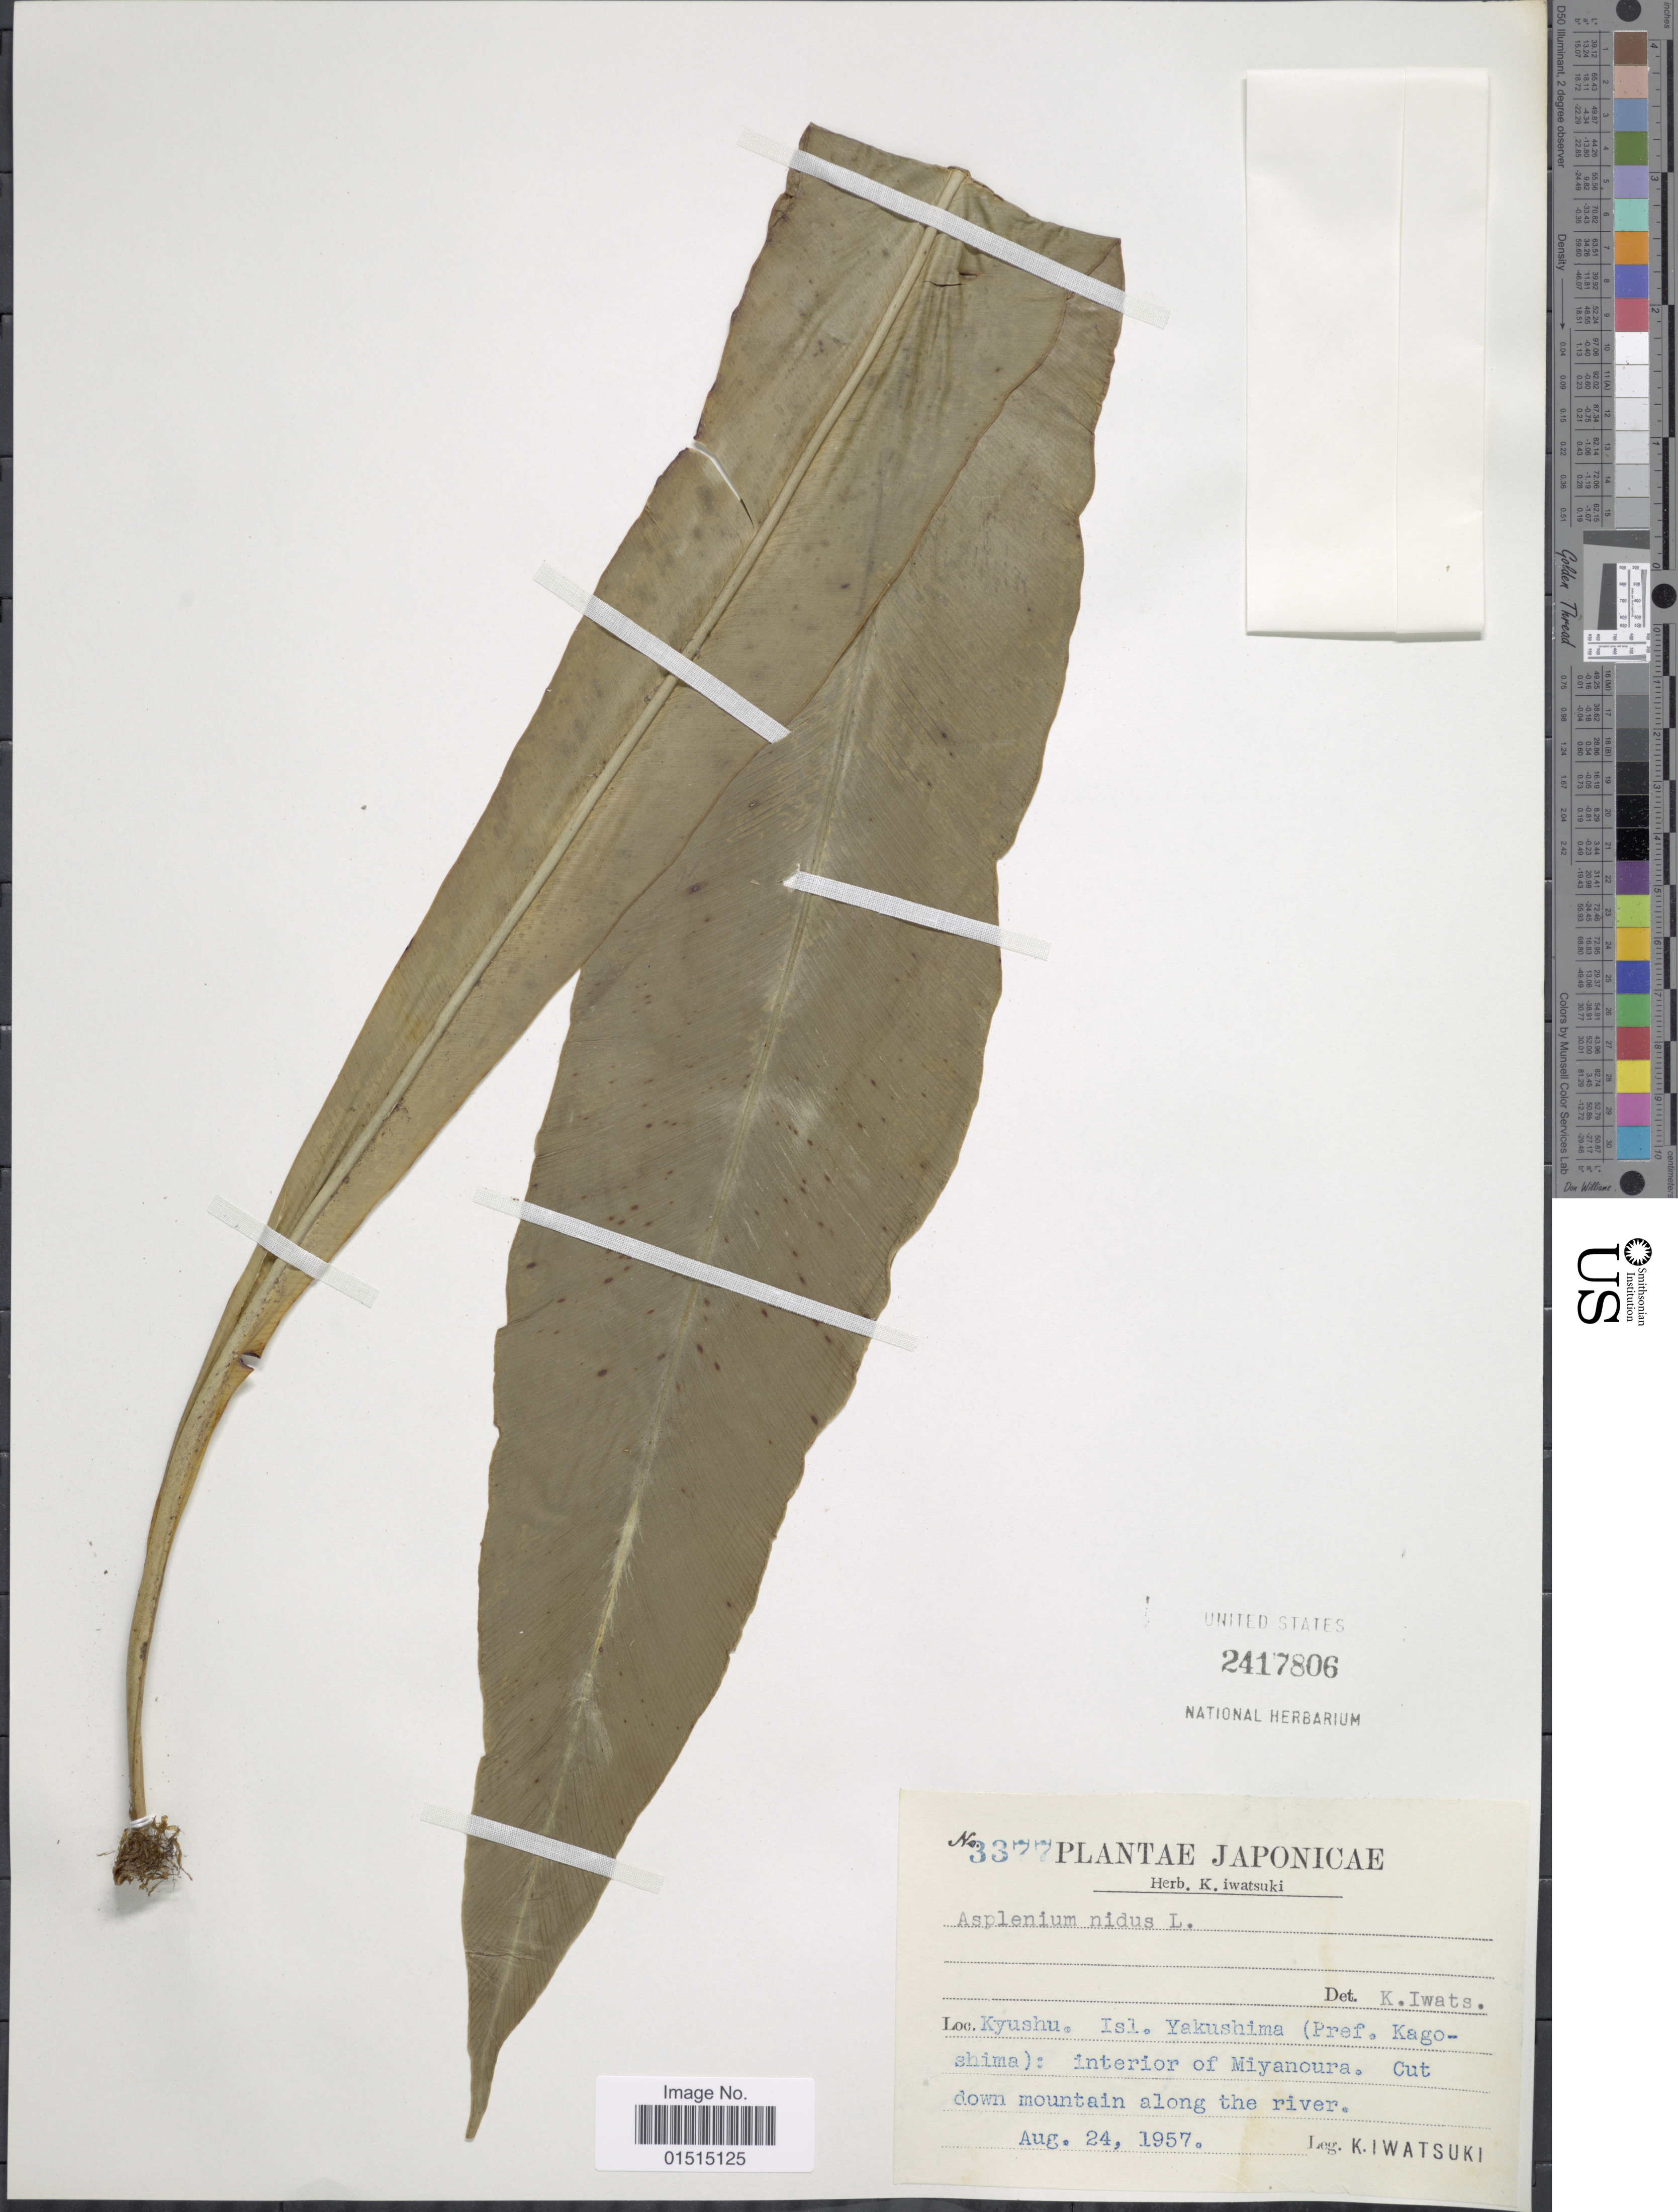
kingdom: Plantae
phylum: Tracheophyta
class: Polypodiopsida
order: Polypodiales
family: Aspleniaceae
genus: Asplenium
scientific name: Asplenium nidus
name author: L.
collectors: K. Iwatsuki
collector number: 3377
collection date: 1957-08-24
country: Japan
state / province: Kagosima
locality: Kyushu, Isl. Yakushima (prefer. Kagoshima) interioir of Miyanoura. Cut down mountain along the river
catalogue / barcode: US 2417806